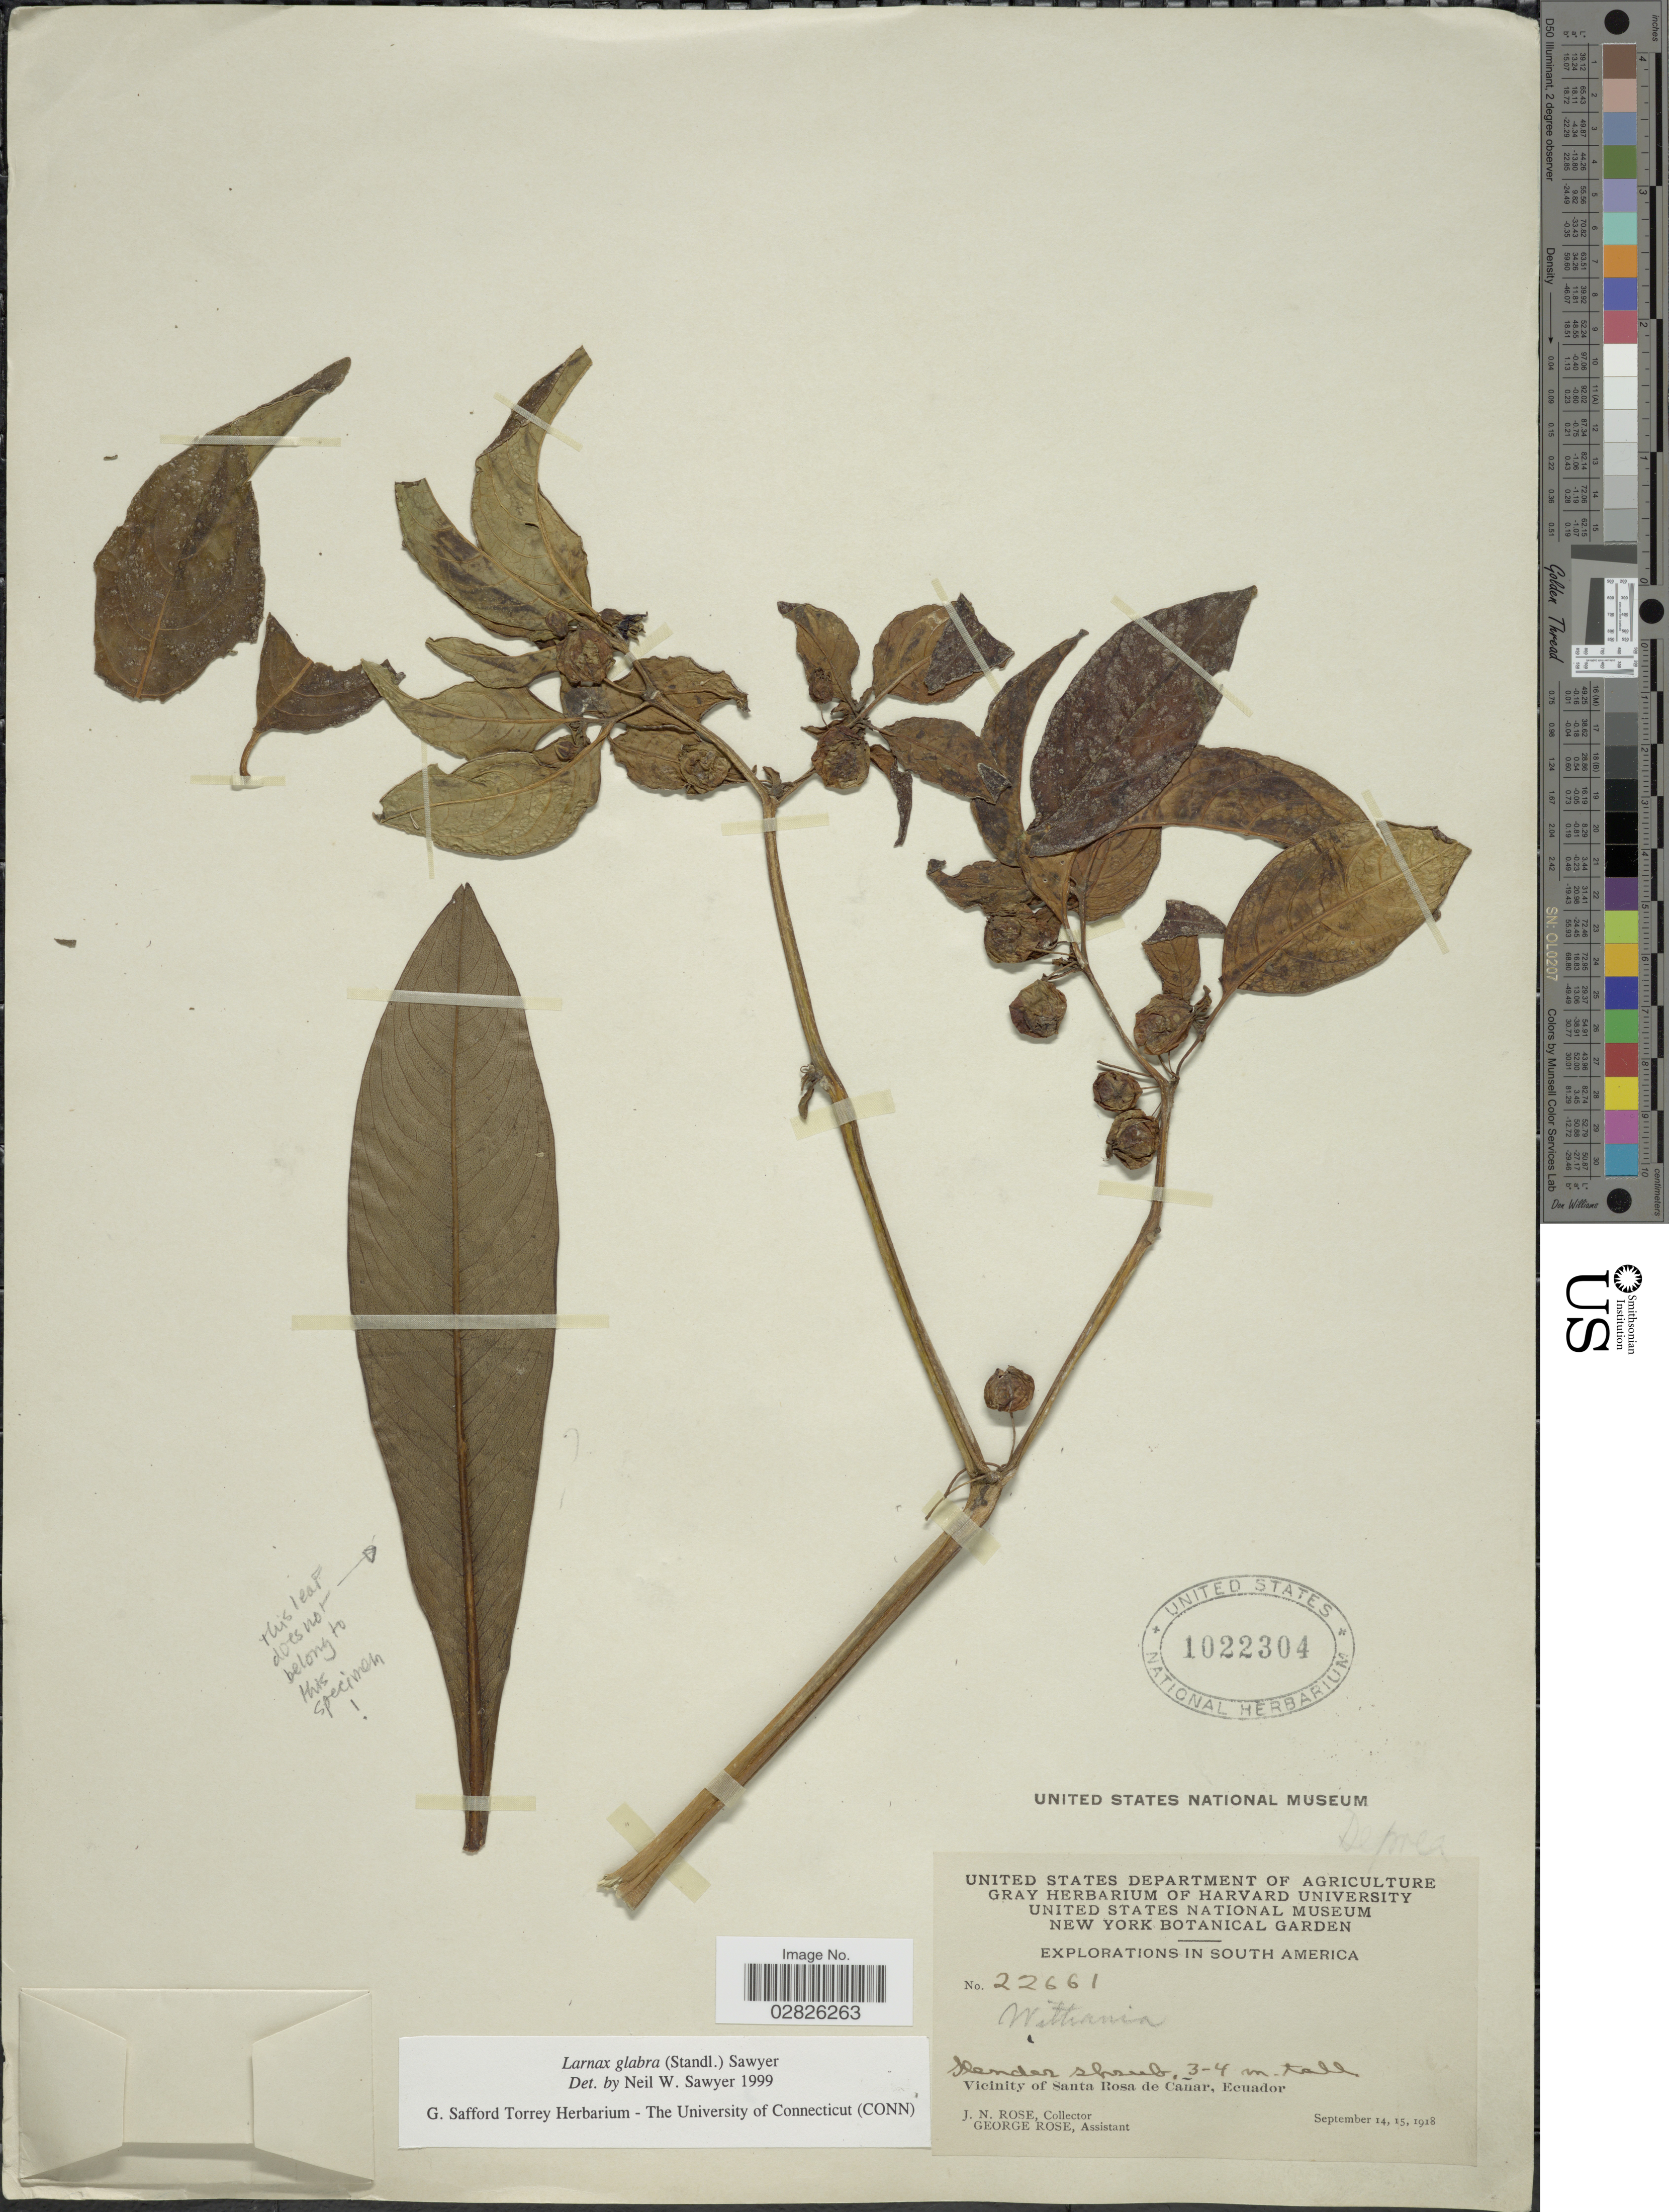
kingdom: Plantae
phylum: Tracheophyta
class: Magnoliopsida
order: Solanales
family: Solanaceae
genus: Larnax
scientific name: Larnax glabra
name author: (Standl.) Sawyer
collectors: J. N. Rose & G. Rose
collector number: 22661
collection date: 1918-09-14/1918-09-15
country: Ecuador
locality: Vicinity of Santa Rosa de Canar.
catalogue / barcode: US 1022304